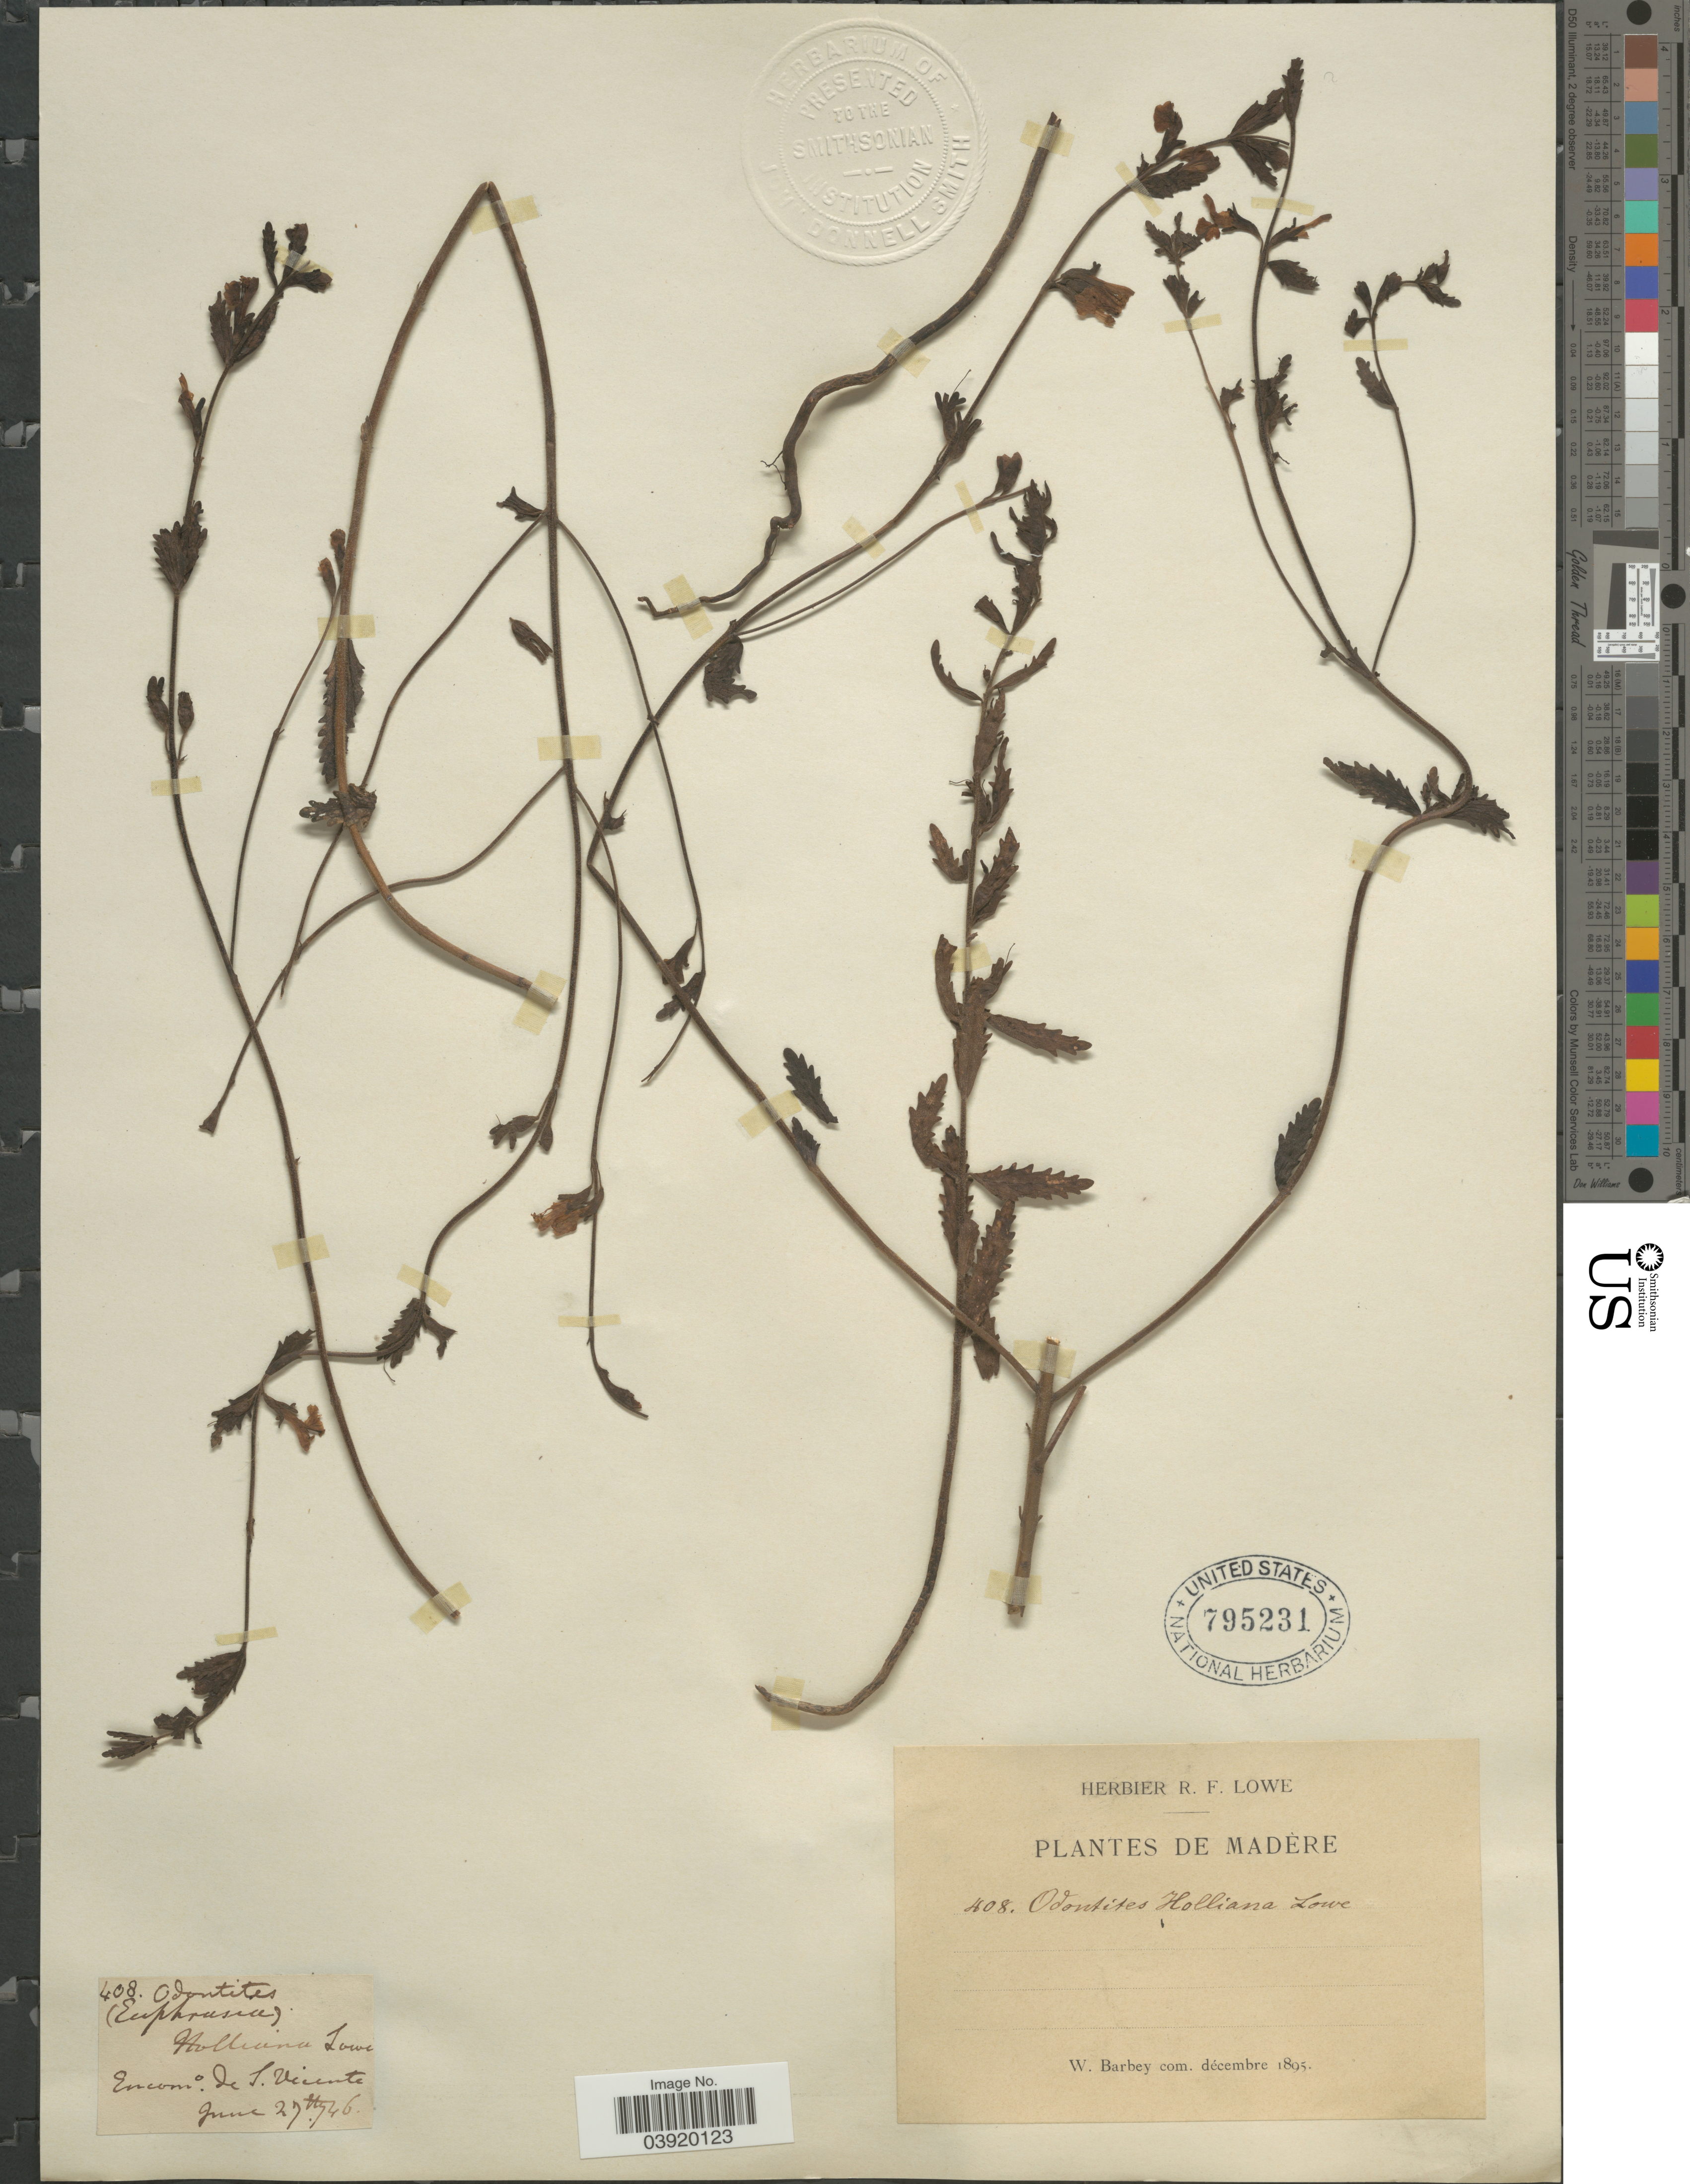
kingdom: Plantae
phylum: Tracheophyta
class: Magnoliopsida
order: Lamiales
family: Orobanchaceae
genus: Odontites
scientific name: Odontites hollianus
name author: Benth.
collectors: W. Barbey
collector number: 408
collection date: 1946-06-27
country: Portugal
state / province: Madeira (Aut. Reg.)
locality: Madère. Encom. de S. Vicente.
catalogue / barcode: US 795231